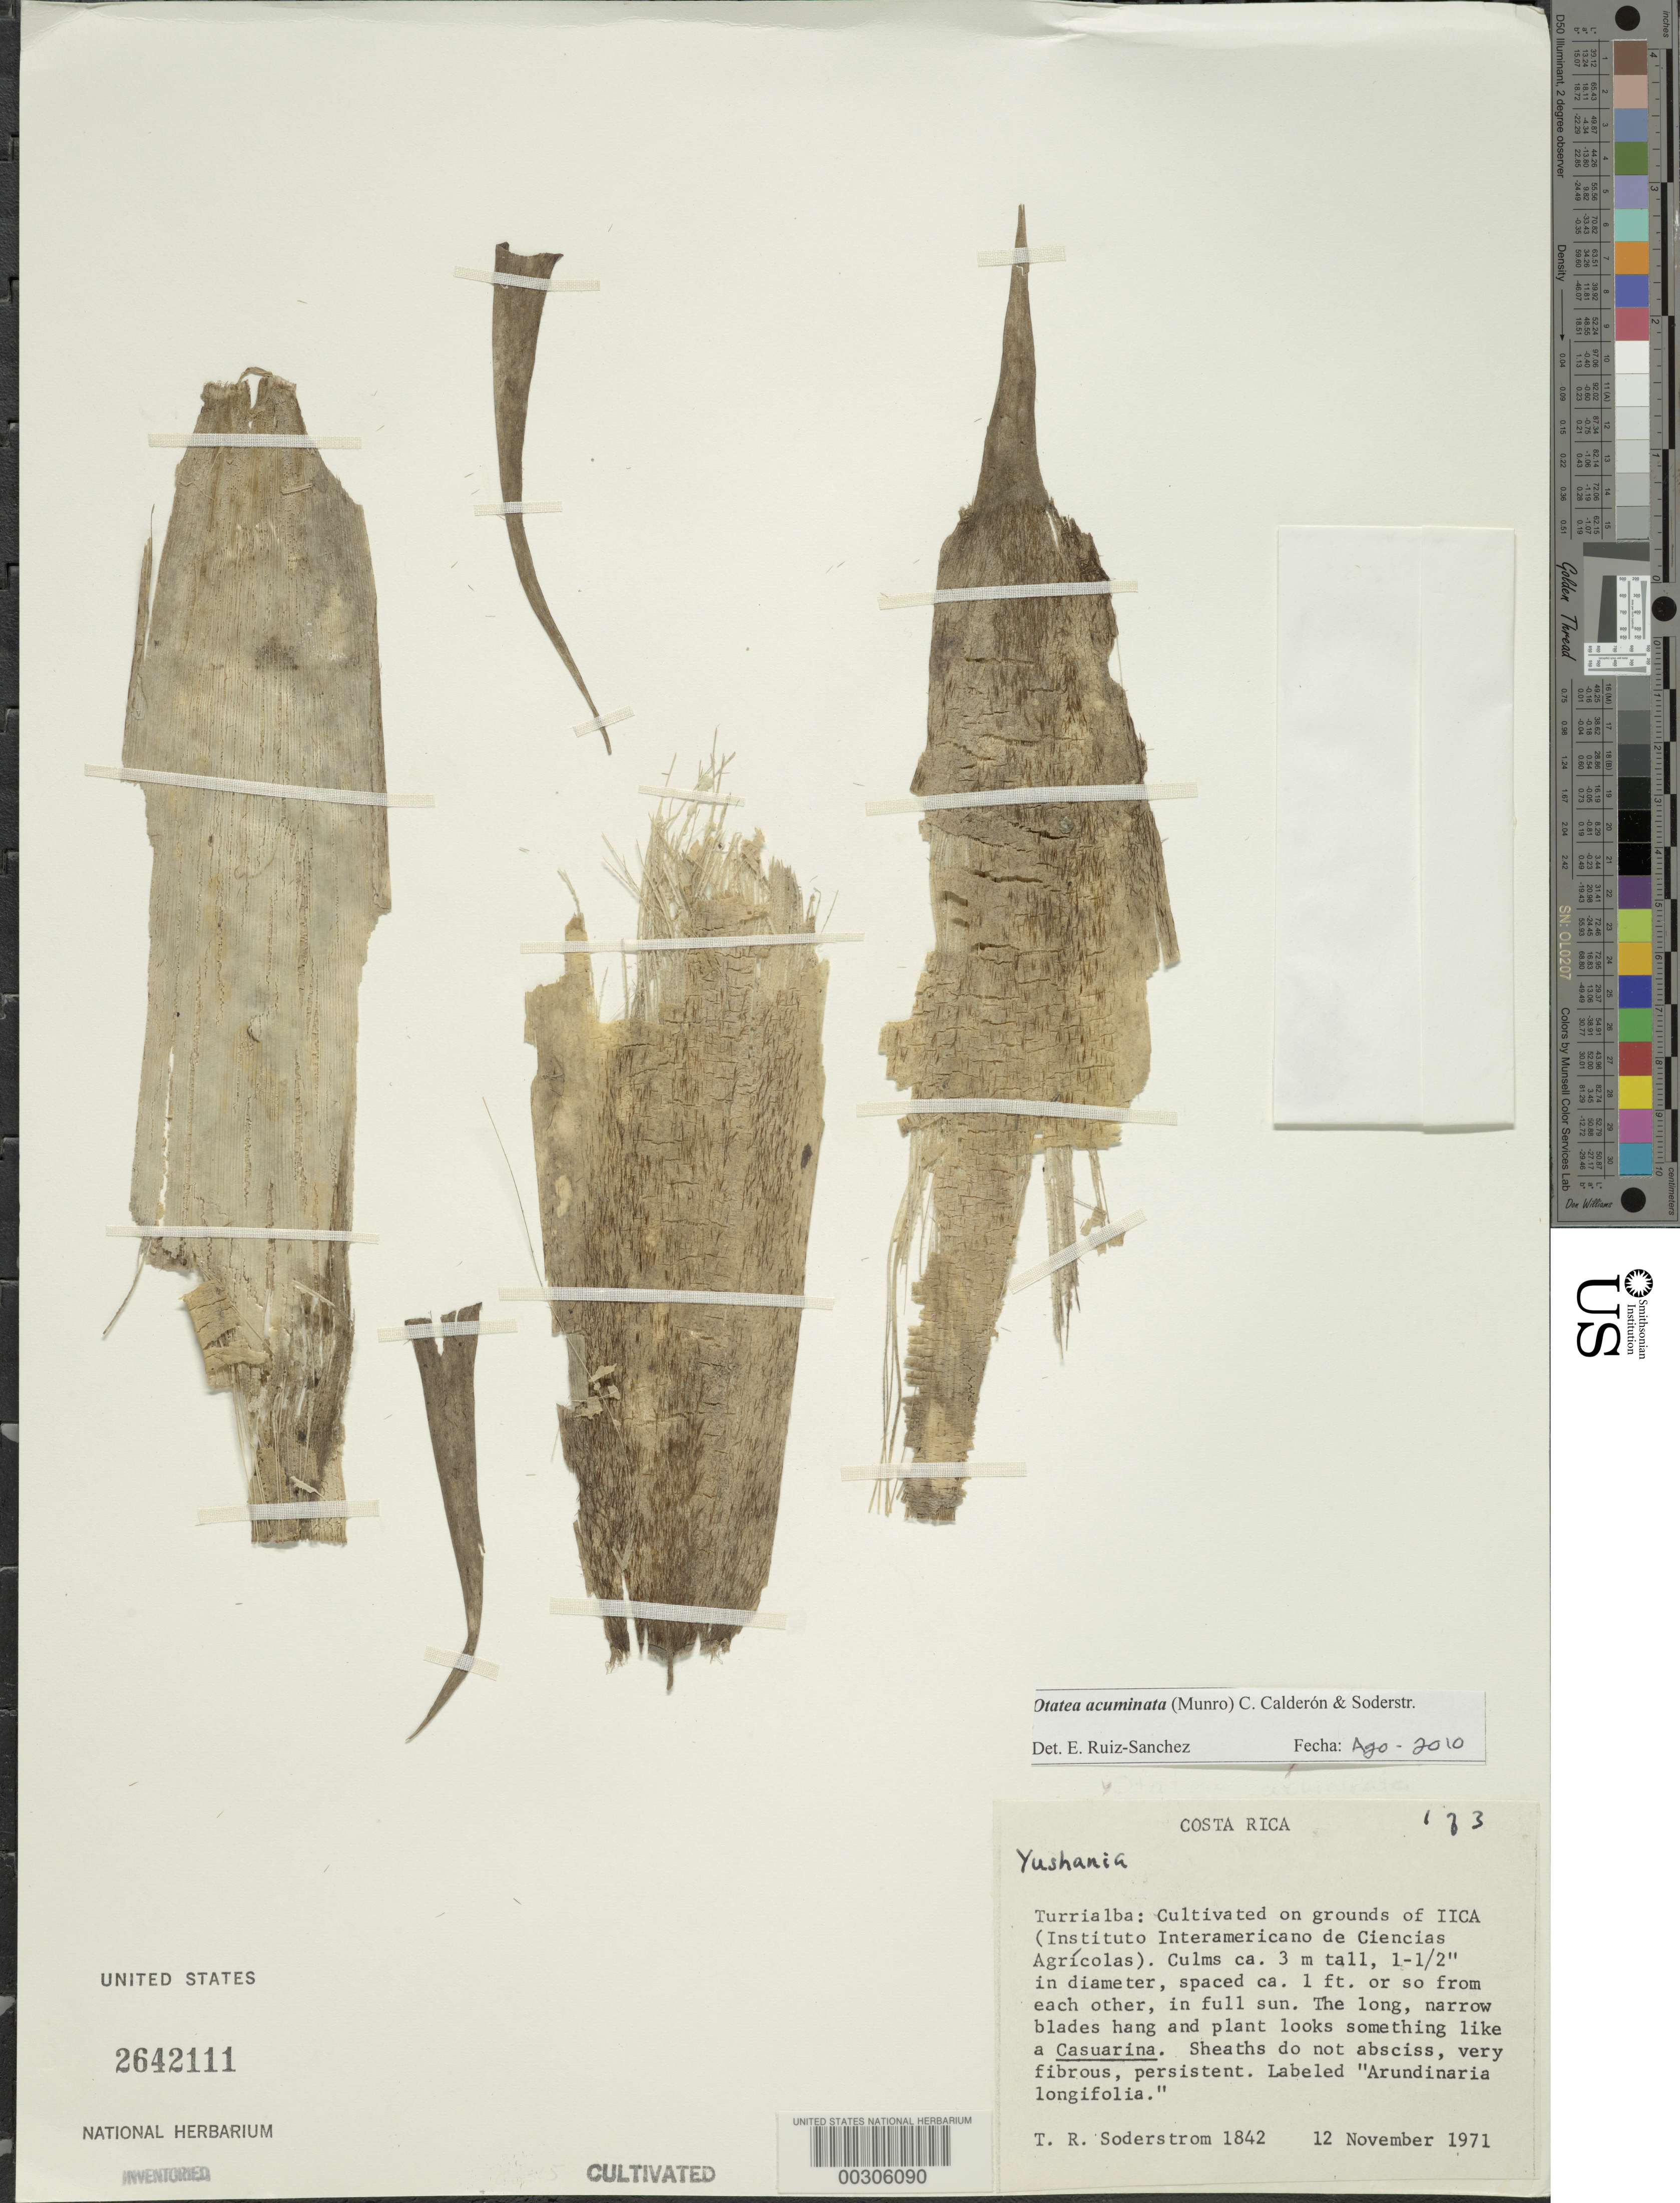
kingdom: Plantae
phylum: Tracheophyta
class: Liliopsida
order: Poales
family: Poaceae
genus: Otatea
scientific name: Otatea acuminata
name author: (Munro) C. E. Calderón & Soderstr.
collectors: T. R. Soderstrom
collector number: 1842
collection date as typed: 12 Nov 1971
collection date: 1971-11-12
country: Costa Rica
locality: Turrialba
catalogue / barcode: US 2642111